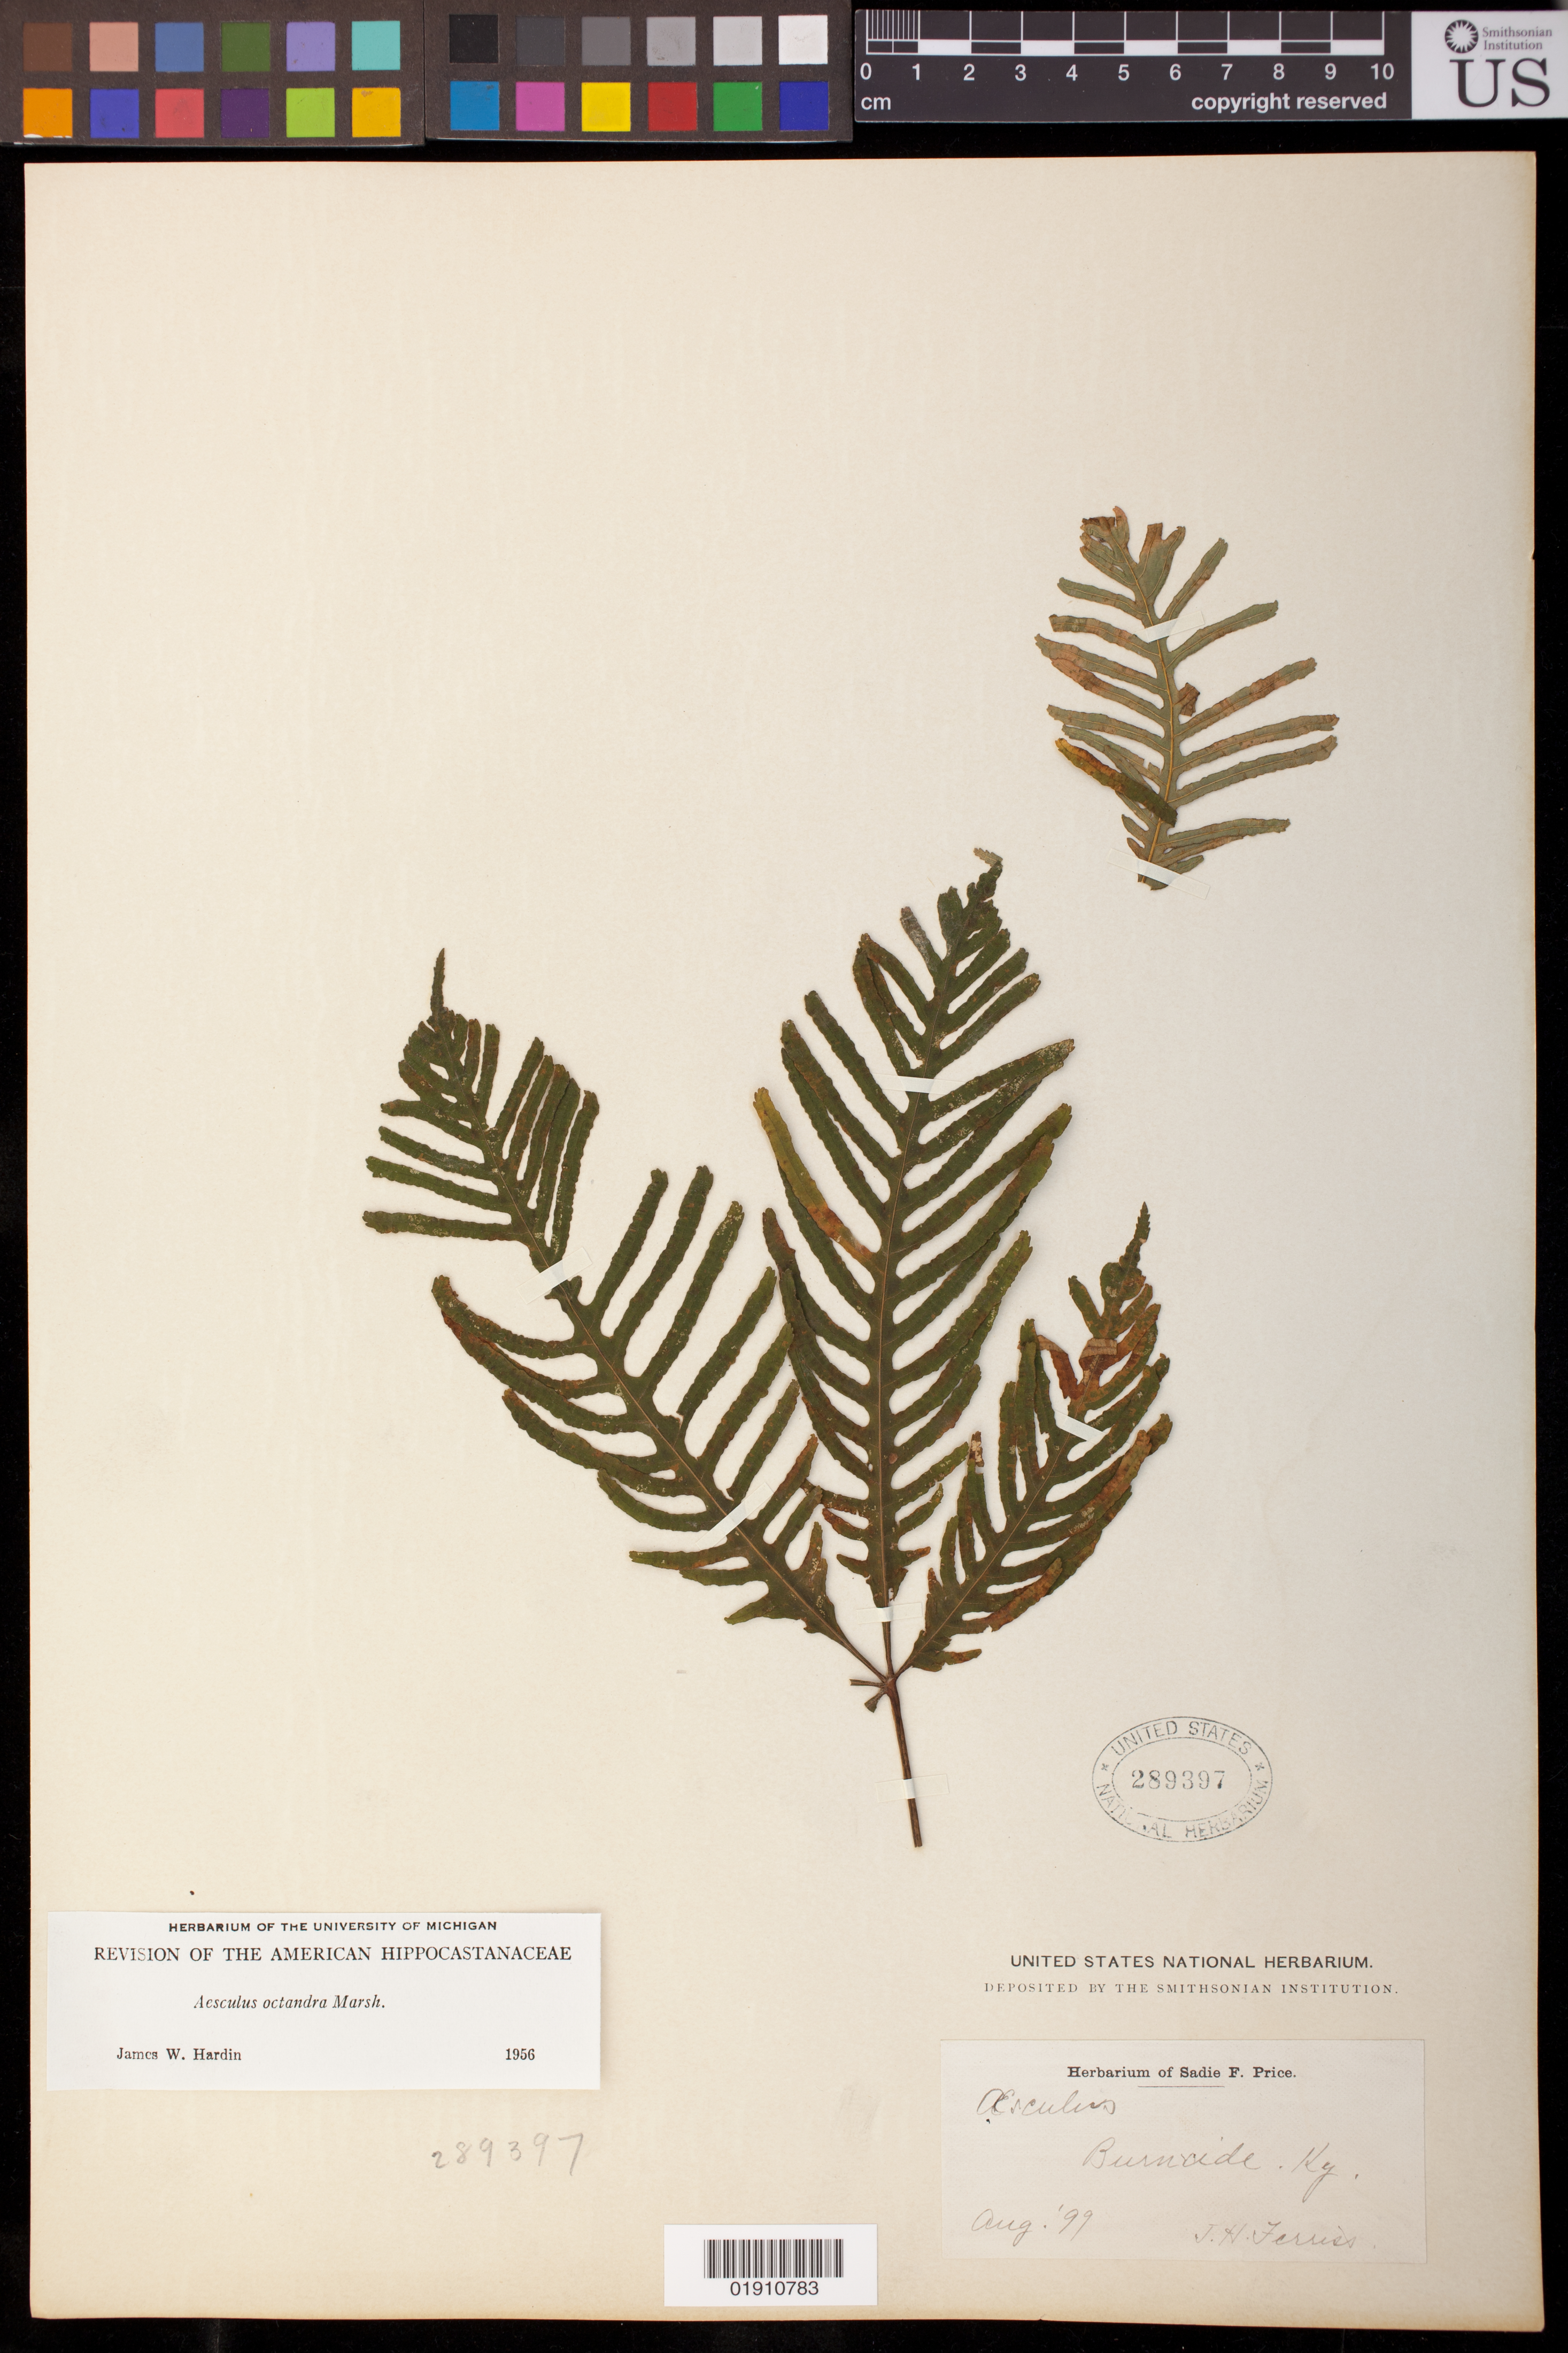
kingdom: Plantae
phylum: Tracheophyta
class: Magnoliopsida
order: Sapindales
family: Sapindaceae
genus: Aesculus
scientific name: Aesculus octandra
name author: Marshall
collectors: J. Ferriss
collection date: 1899-08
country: United States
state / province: Kentucky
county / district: Pulaski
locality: Burnside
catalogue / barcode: US 289397